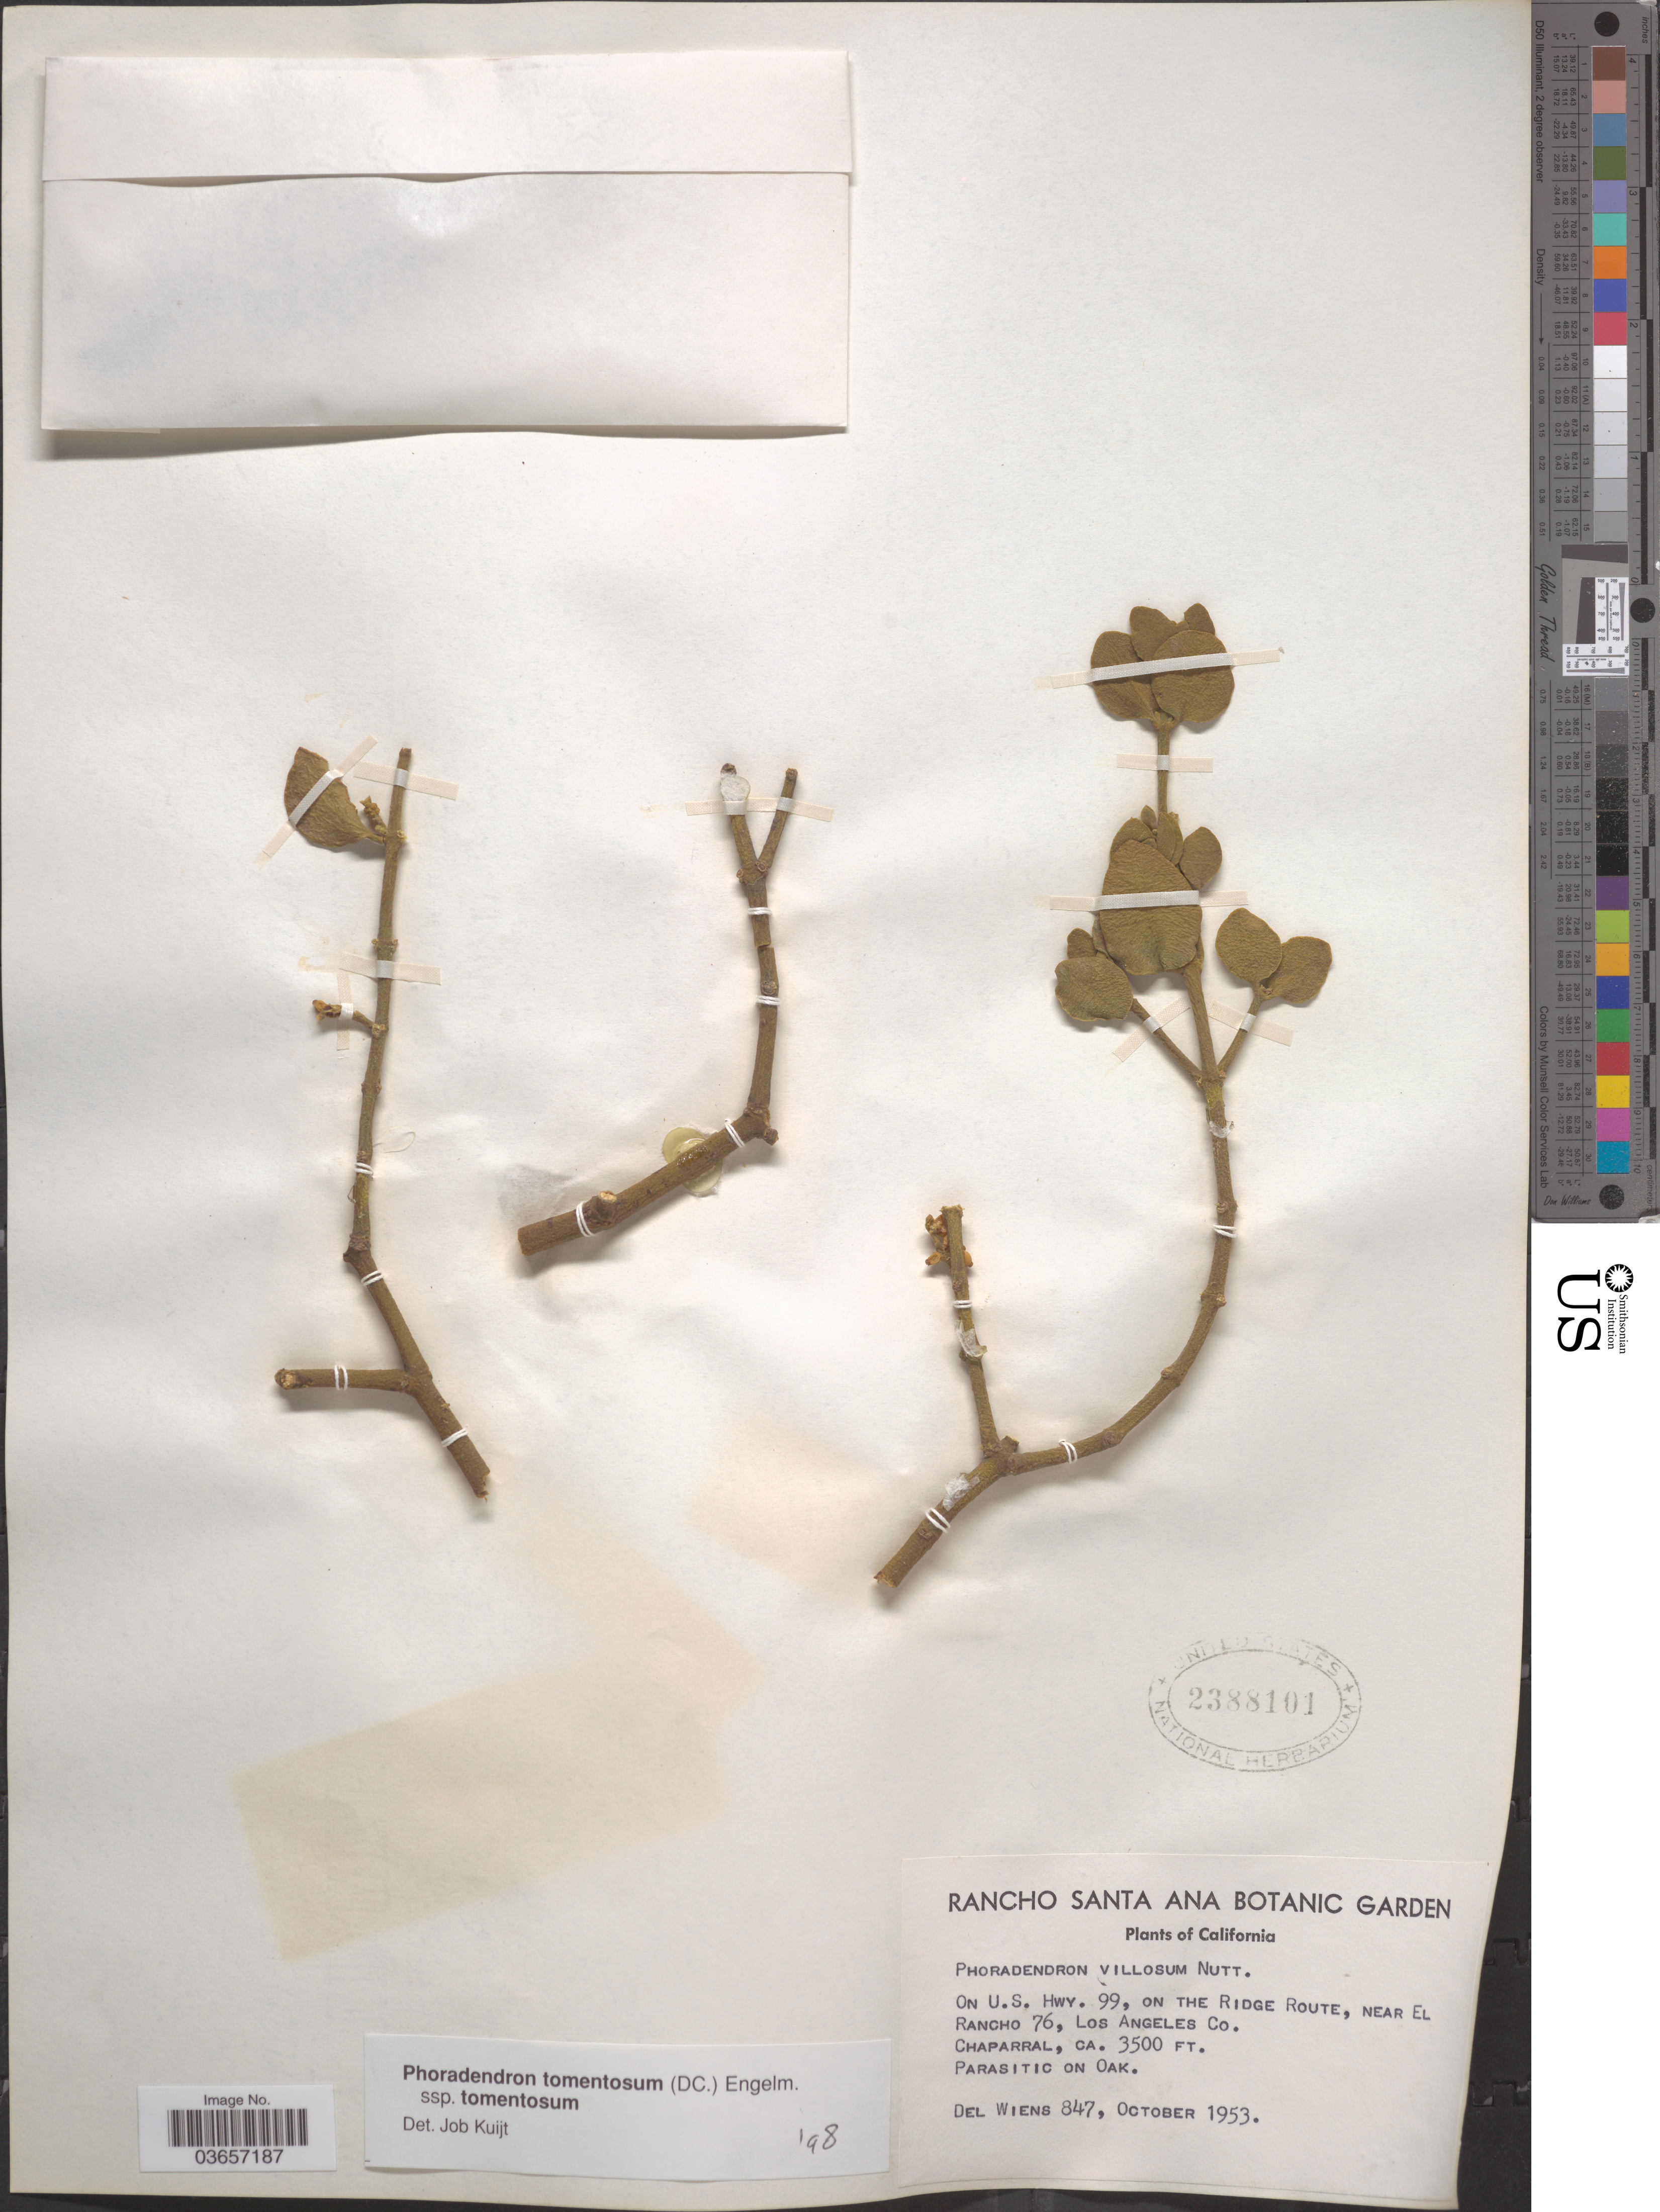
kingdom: Plantae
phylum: Tracheophyta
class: Magnoliopsida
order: Santalales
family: Viscaceae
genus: Phoradendron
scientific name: Phoradendron tomentosum subsp. tomentosum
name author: DC.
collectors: D. Wiens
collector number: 847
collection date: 1953-10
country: United States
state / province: California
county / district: Los Angeles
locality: On U. S. Hwy. 99, on the Ridge Route, near El Rancho 76, Los Angeles Co.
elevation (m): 1067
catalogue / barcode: US 2388101